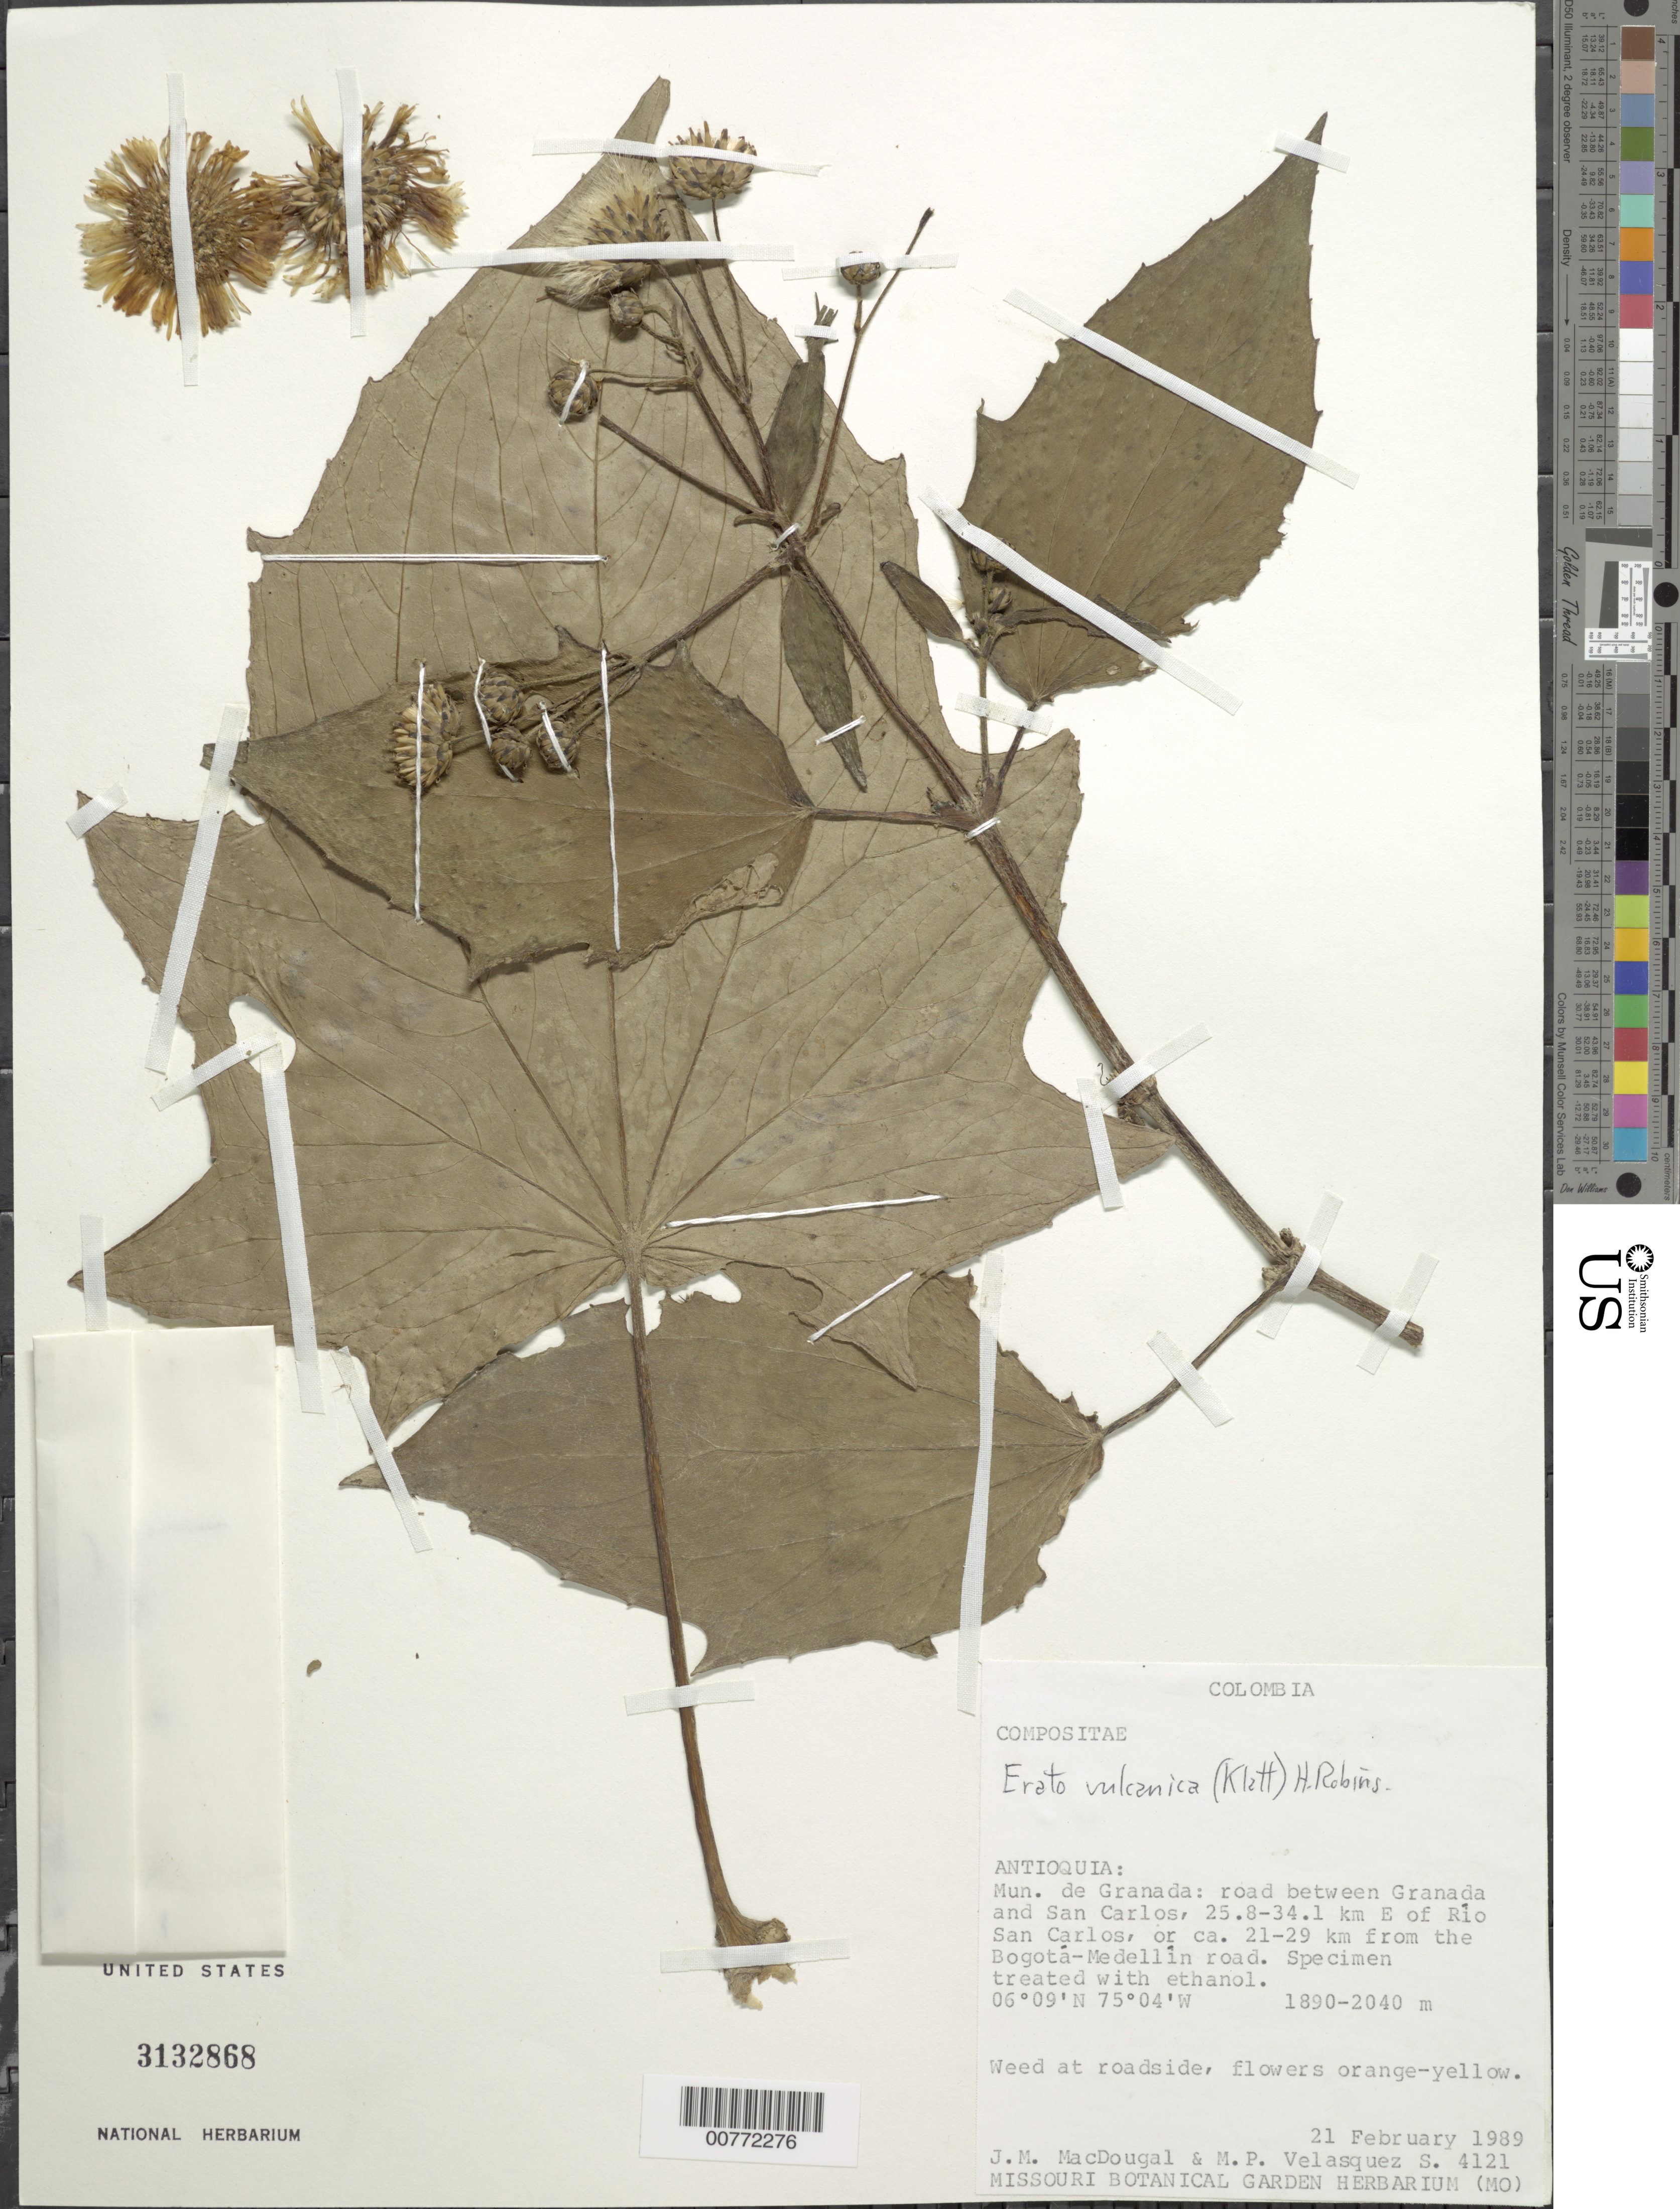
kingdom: Plantae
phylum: Tracheophyta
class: Magnoliopsida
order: Asterales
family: Asteraceae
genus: Erato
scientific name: Erato vulcanica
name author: (Klatt) H. Rob.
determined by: Robinson, Harold E., (US)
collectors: J. M. MacDougal & M. P. Velásquez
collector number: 4121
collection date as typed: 21-Feb-89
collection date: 1989-02-21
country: Colombia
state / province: Antioquia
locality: Mpio. de Granada: rd between Granada and San Carlos, 25.8-34.1 km E of Rio San Carlos, or ca 21-29 km from the Bogota-Medellin road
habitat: Roadside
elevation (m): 1890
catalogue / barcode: US 3132868